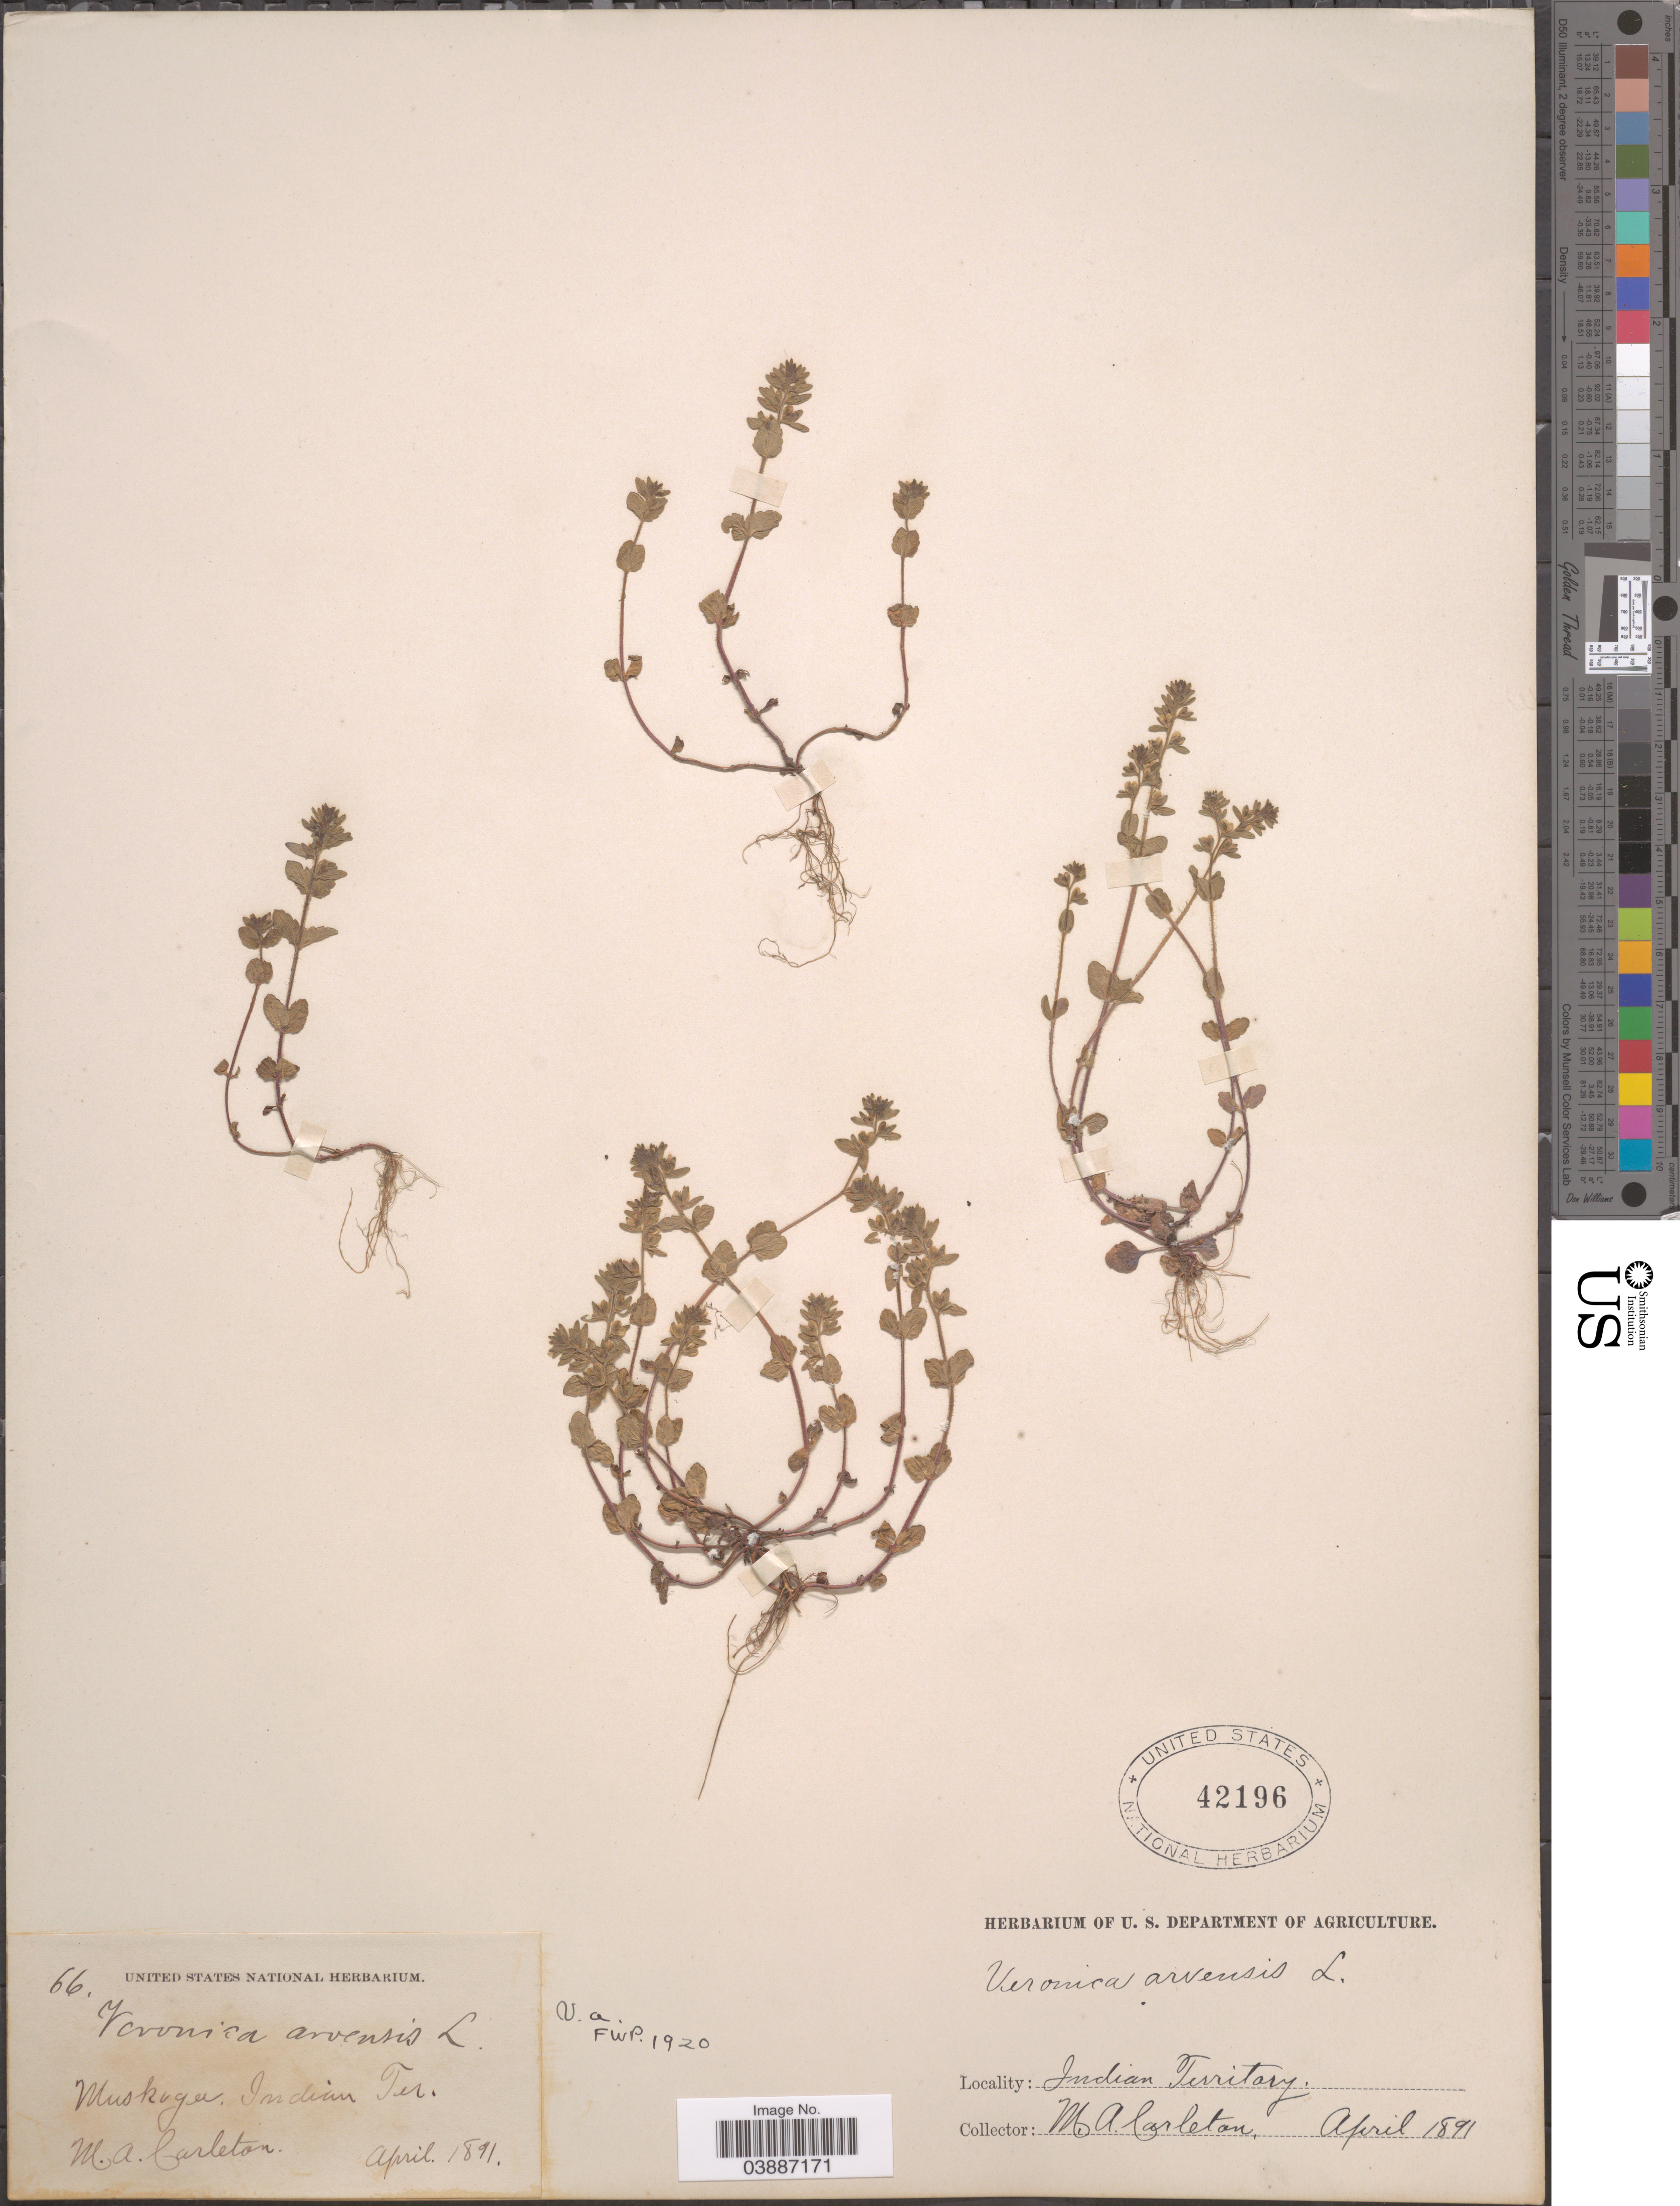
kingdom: Plantae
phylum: Tracheophyta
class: Magnoliopsida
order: Lamiales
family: Plantaginaceae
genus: Veronica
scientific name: Veronica arvensis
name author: L.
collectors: M. A. Carleton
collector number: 66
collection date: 1891-04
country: United States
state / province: Oklahoma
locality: Muskugee. Indian Territory.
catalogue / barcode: US 42196